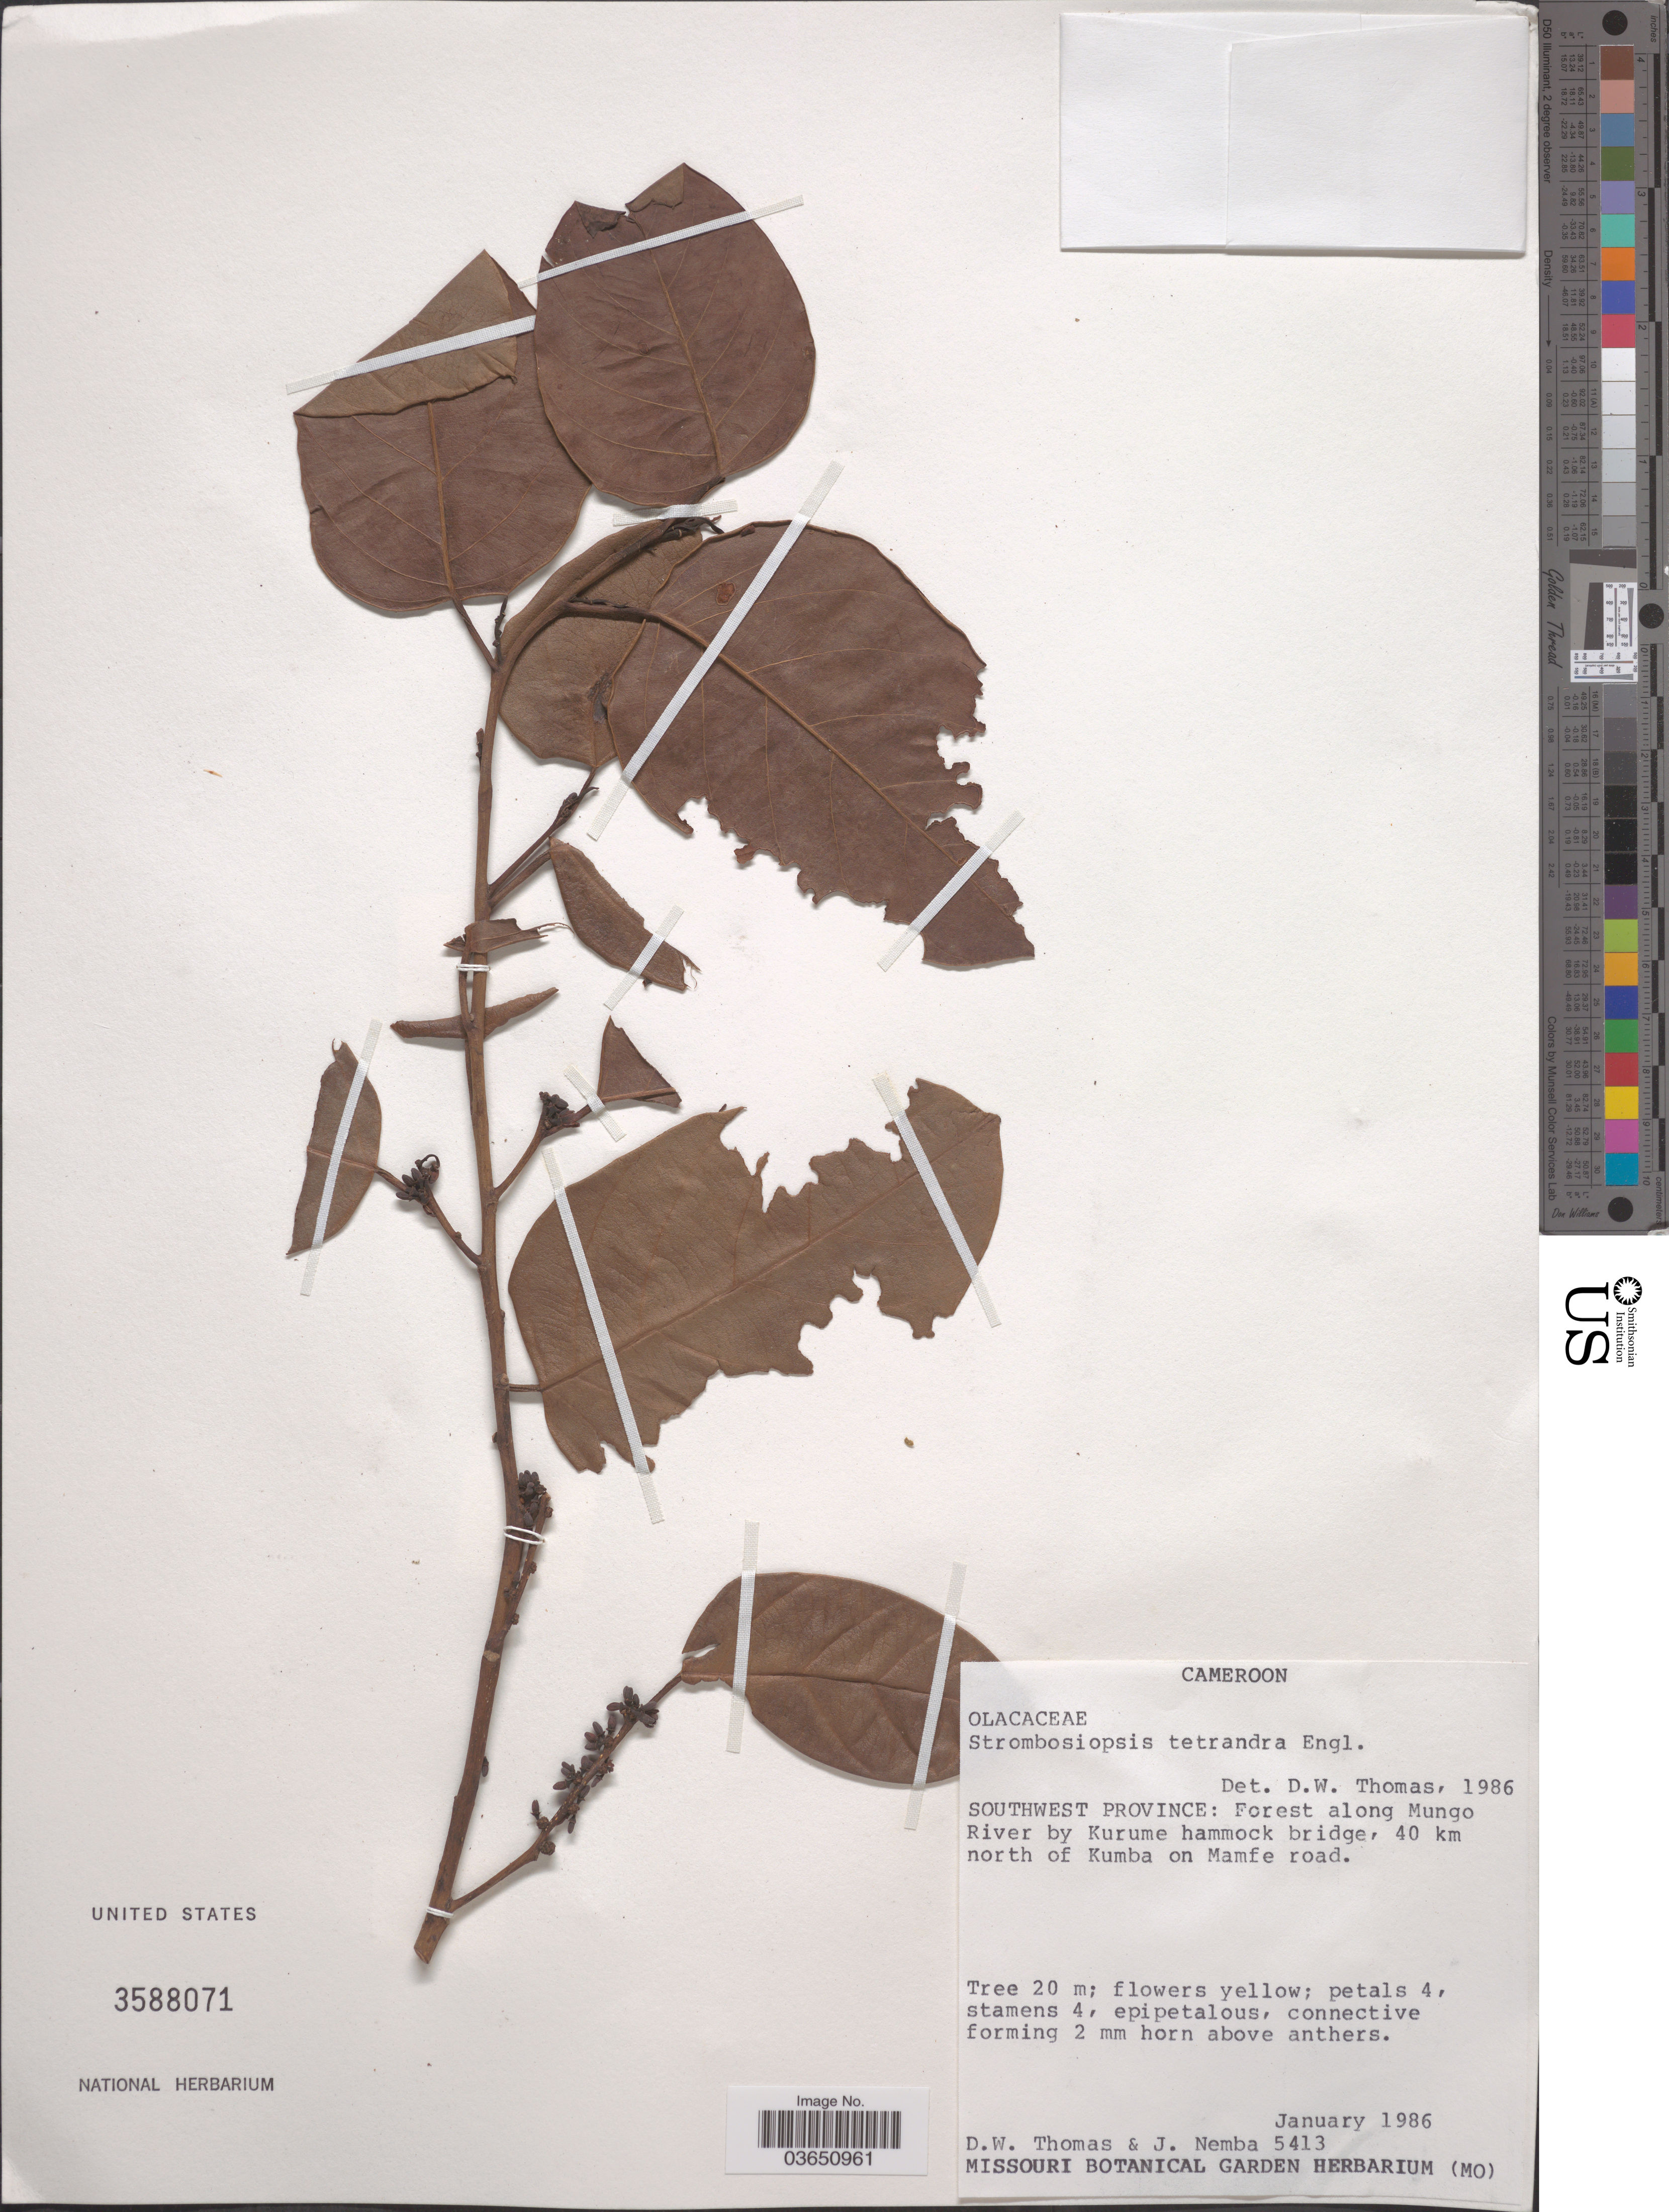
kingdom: Plantae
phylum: Tracheophyta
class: Magnoliopsida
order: Santalales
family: Strombosiaceae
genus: Strombosiopsis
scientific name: Strombosiopsis tetrandra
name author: Engl.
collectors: D. W. Thomas & J. Nemba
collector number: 5413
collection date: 1986-01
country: Cameroon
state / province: Sud-Ouest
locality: Forest along Mungo River by Kurume hammock bridge, 40 km north of Kumba on Mamfe road.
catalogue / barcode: US 3588071